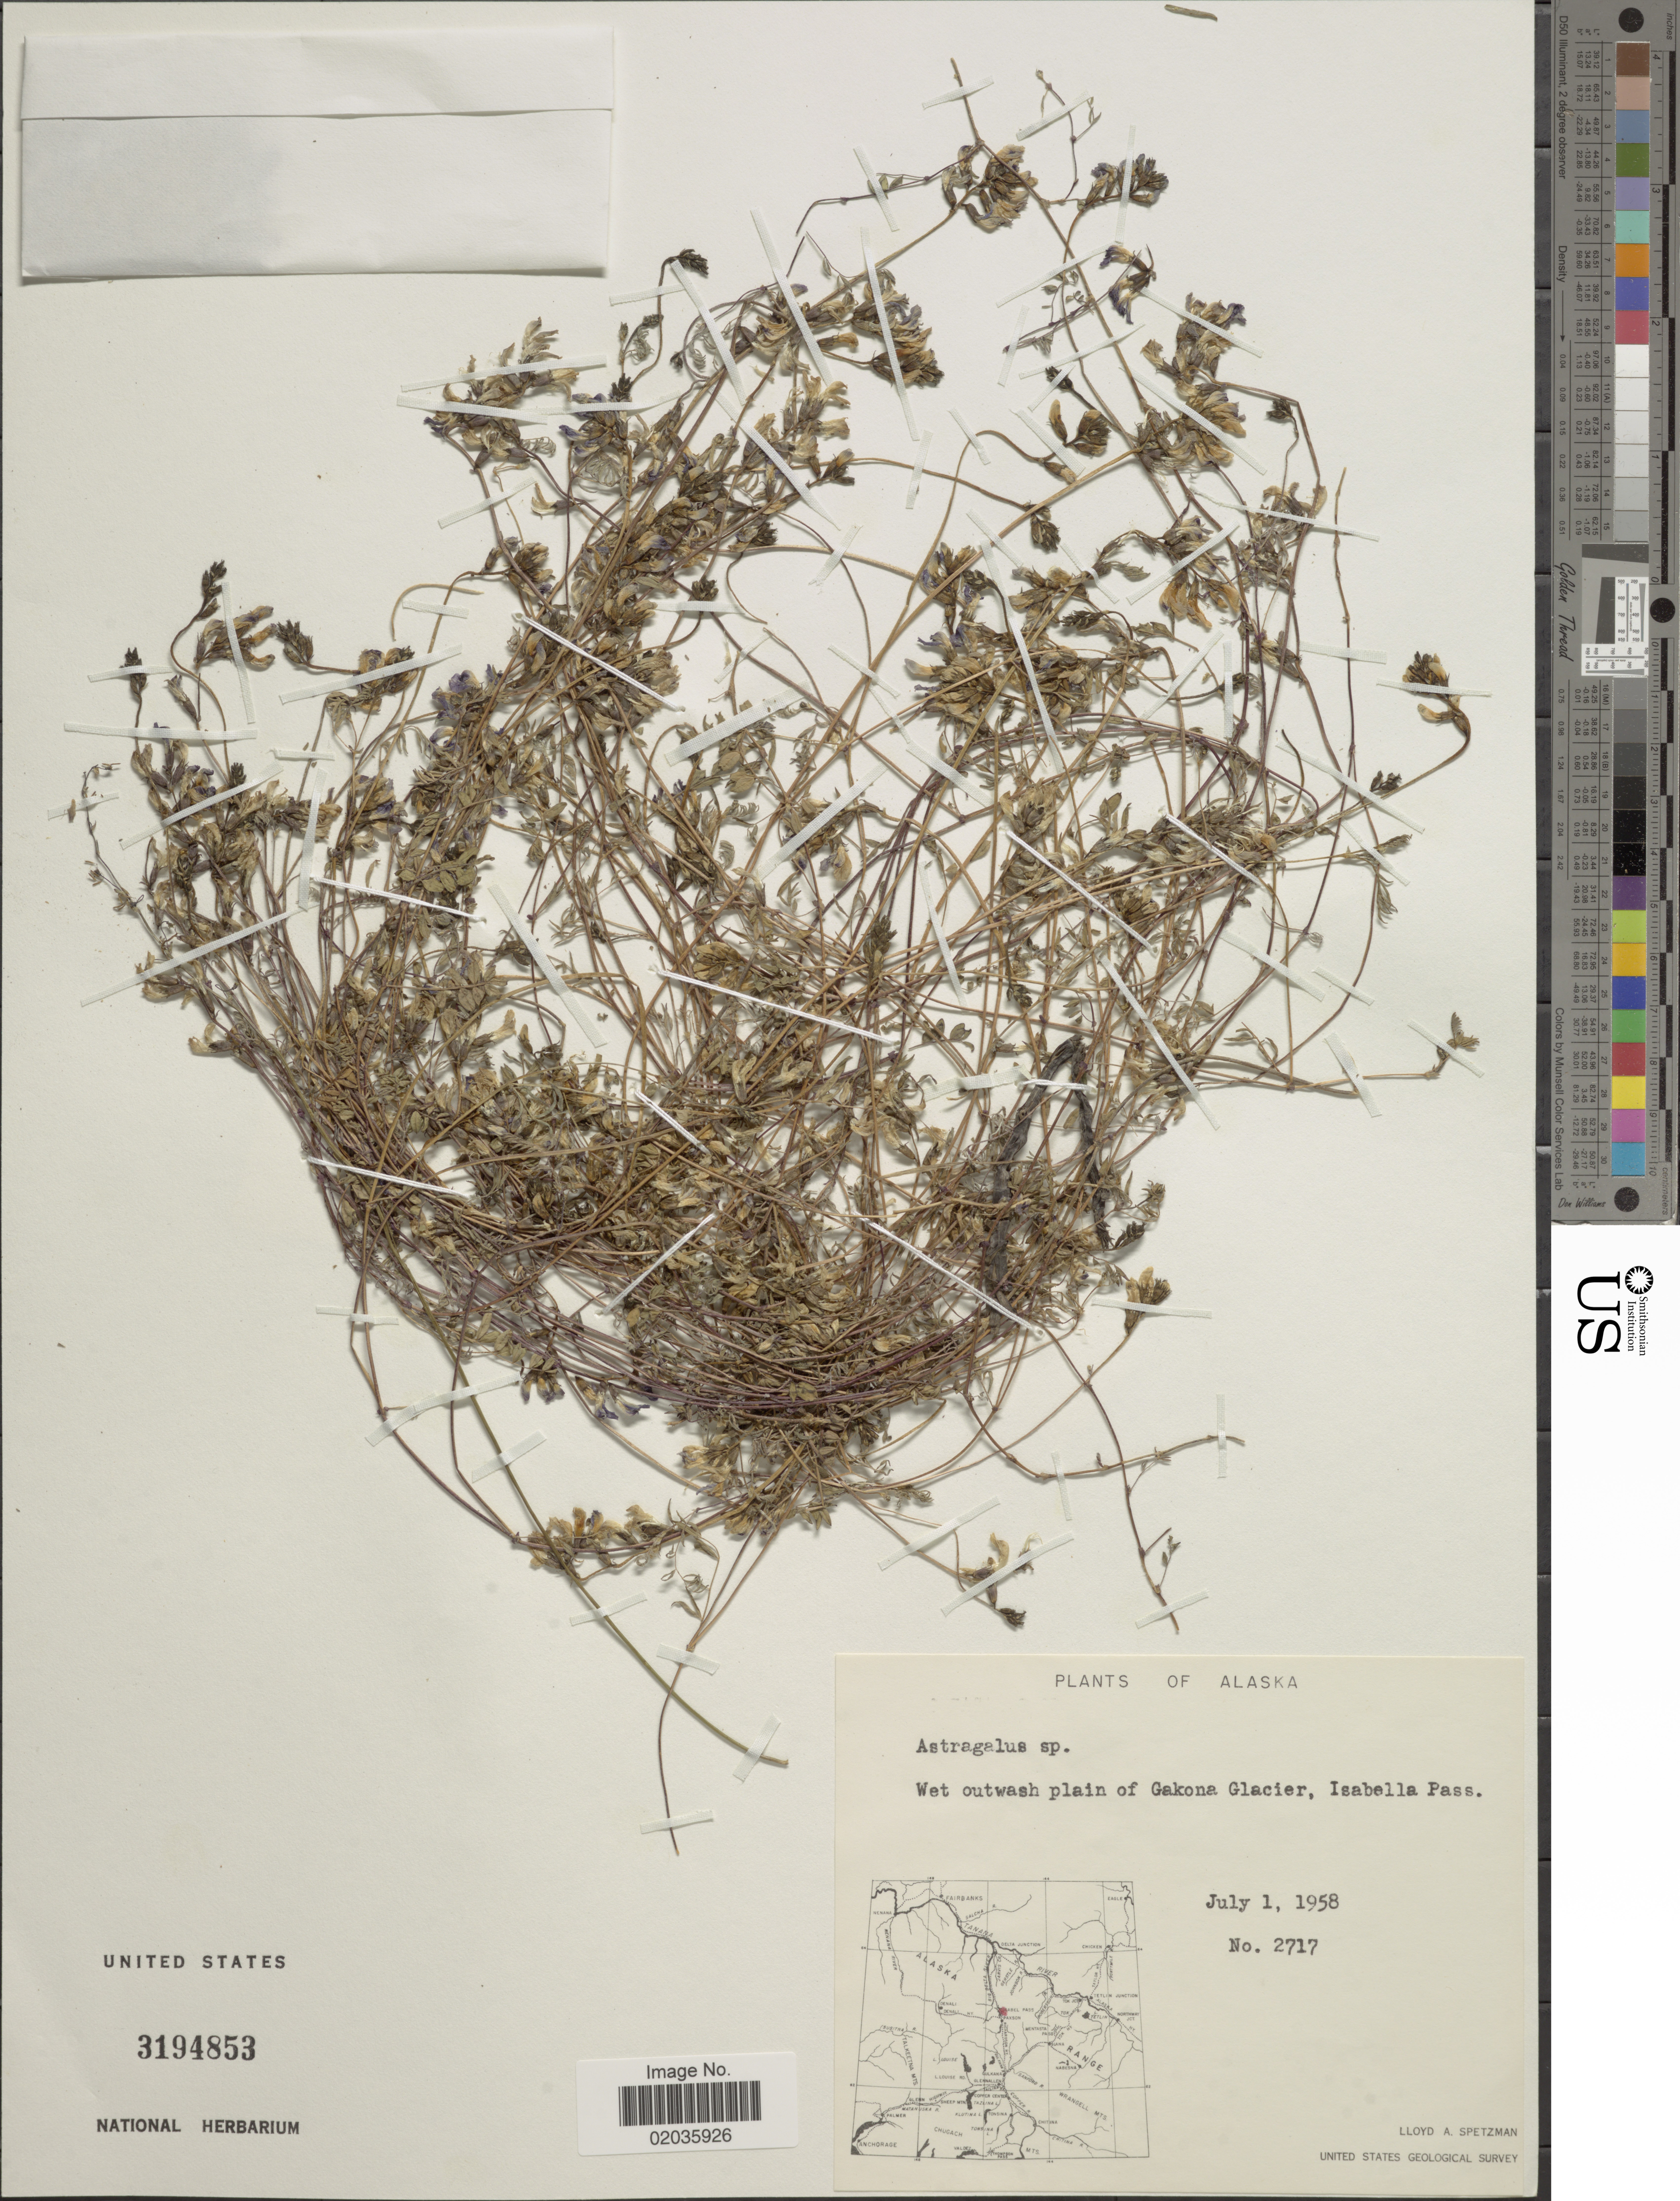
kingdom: Plantae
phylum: Tracheophyta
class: Magnoliopsida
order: Fabales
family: Fabaceae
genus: Astragalus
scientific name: Astragalus sp.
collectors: L. Spetzman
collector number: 2717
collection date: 1958-07-01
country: United States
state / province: Alaska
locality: Alaska, Wet outwash plain of Gakona Glacier, Isabella Pass.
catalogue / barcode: US 3194853